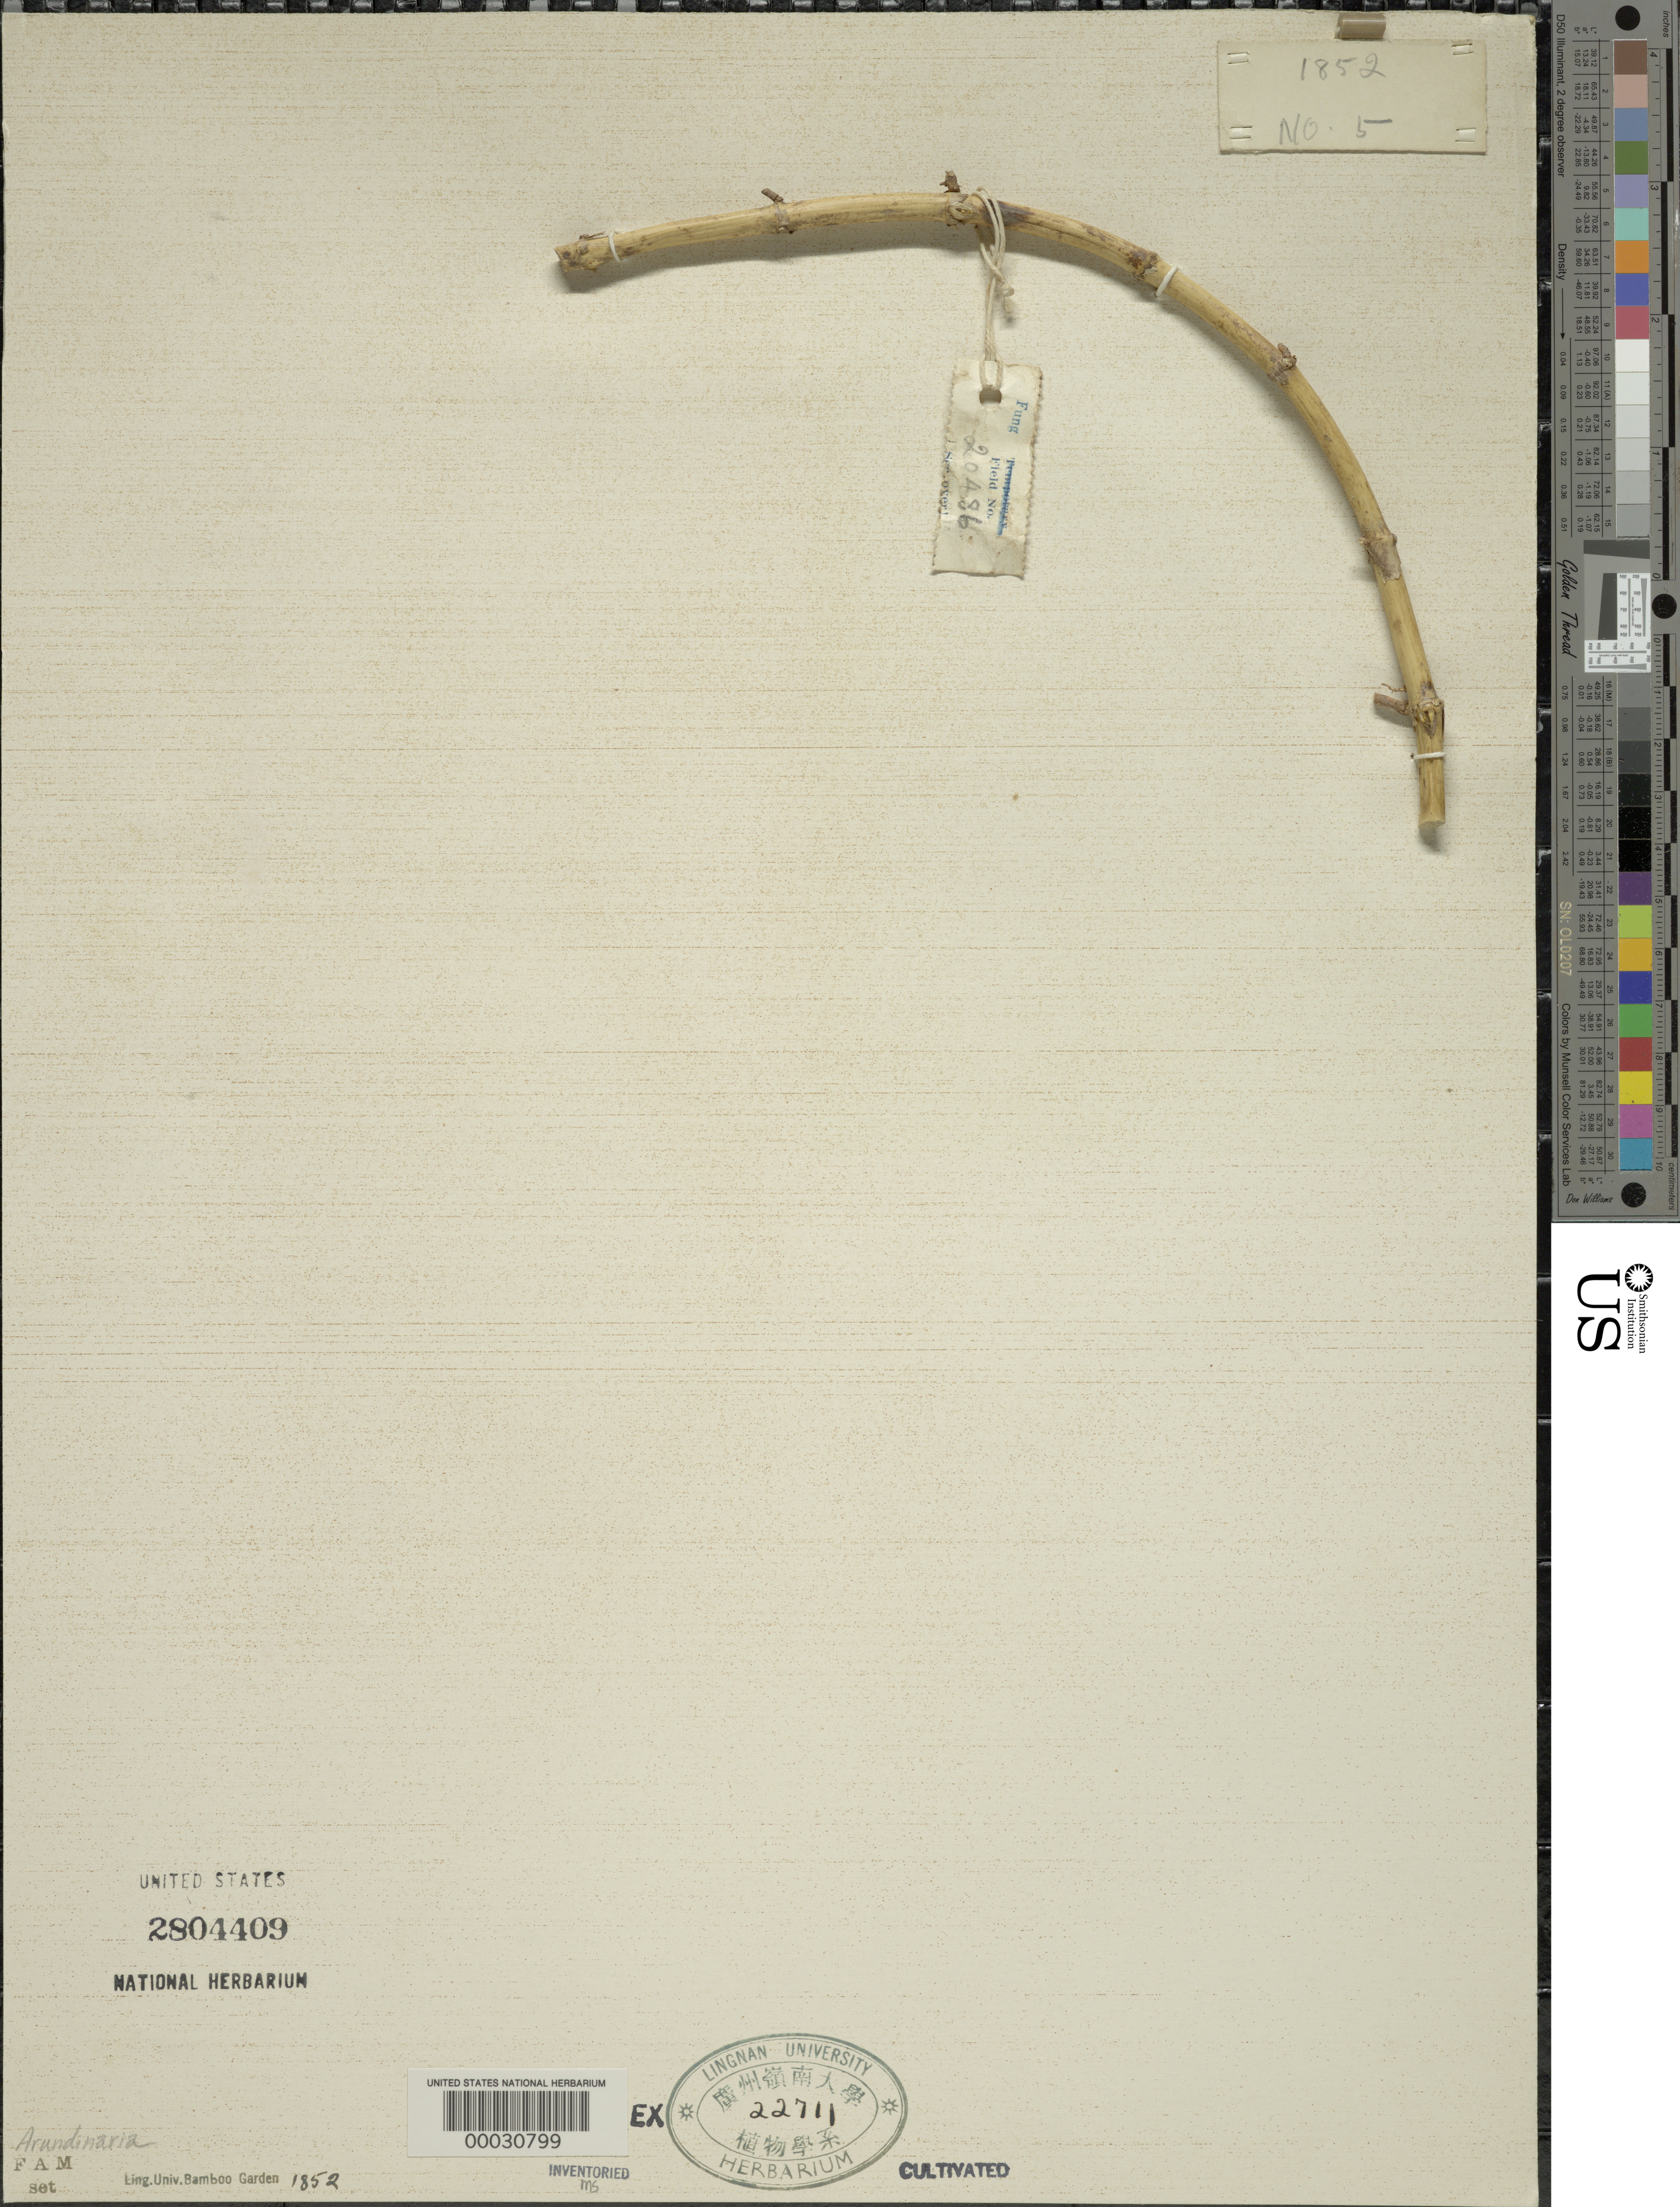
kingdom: Plantae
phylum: Tracheophyta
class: Liliopsida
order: Poales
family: Poaceae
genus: Arundinaria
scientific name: Arundinaria sp.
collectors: H. L. Fung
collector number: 20486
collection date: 1932-04-01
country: China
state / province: Guangdong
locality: Grown in Lingnan University Bamboo Garden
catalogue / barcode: US 2804409